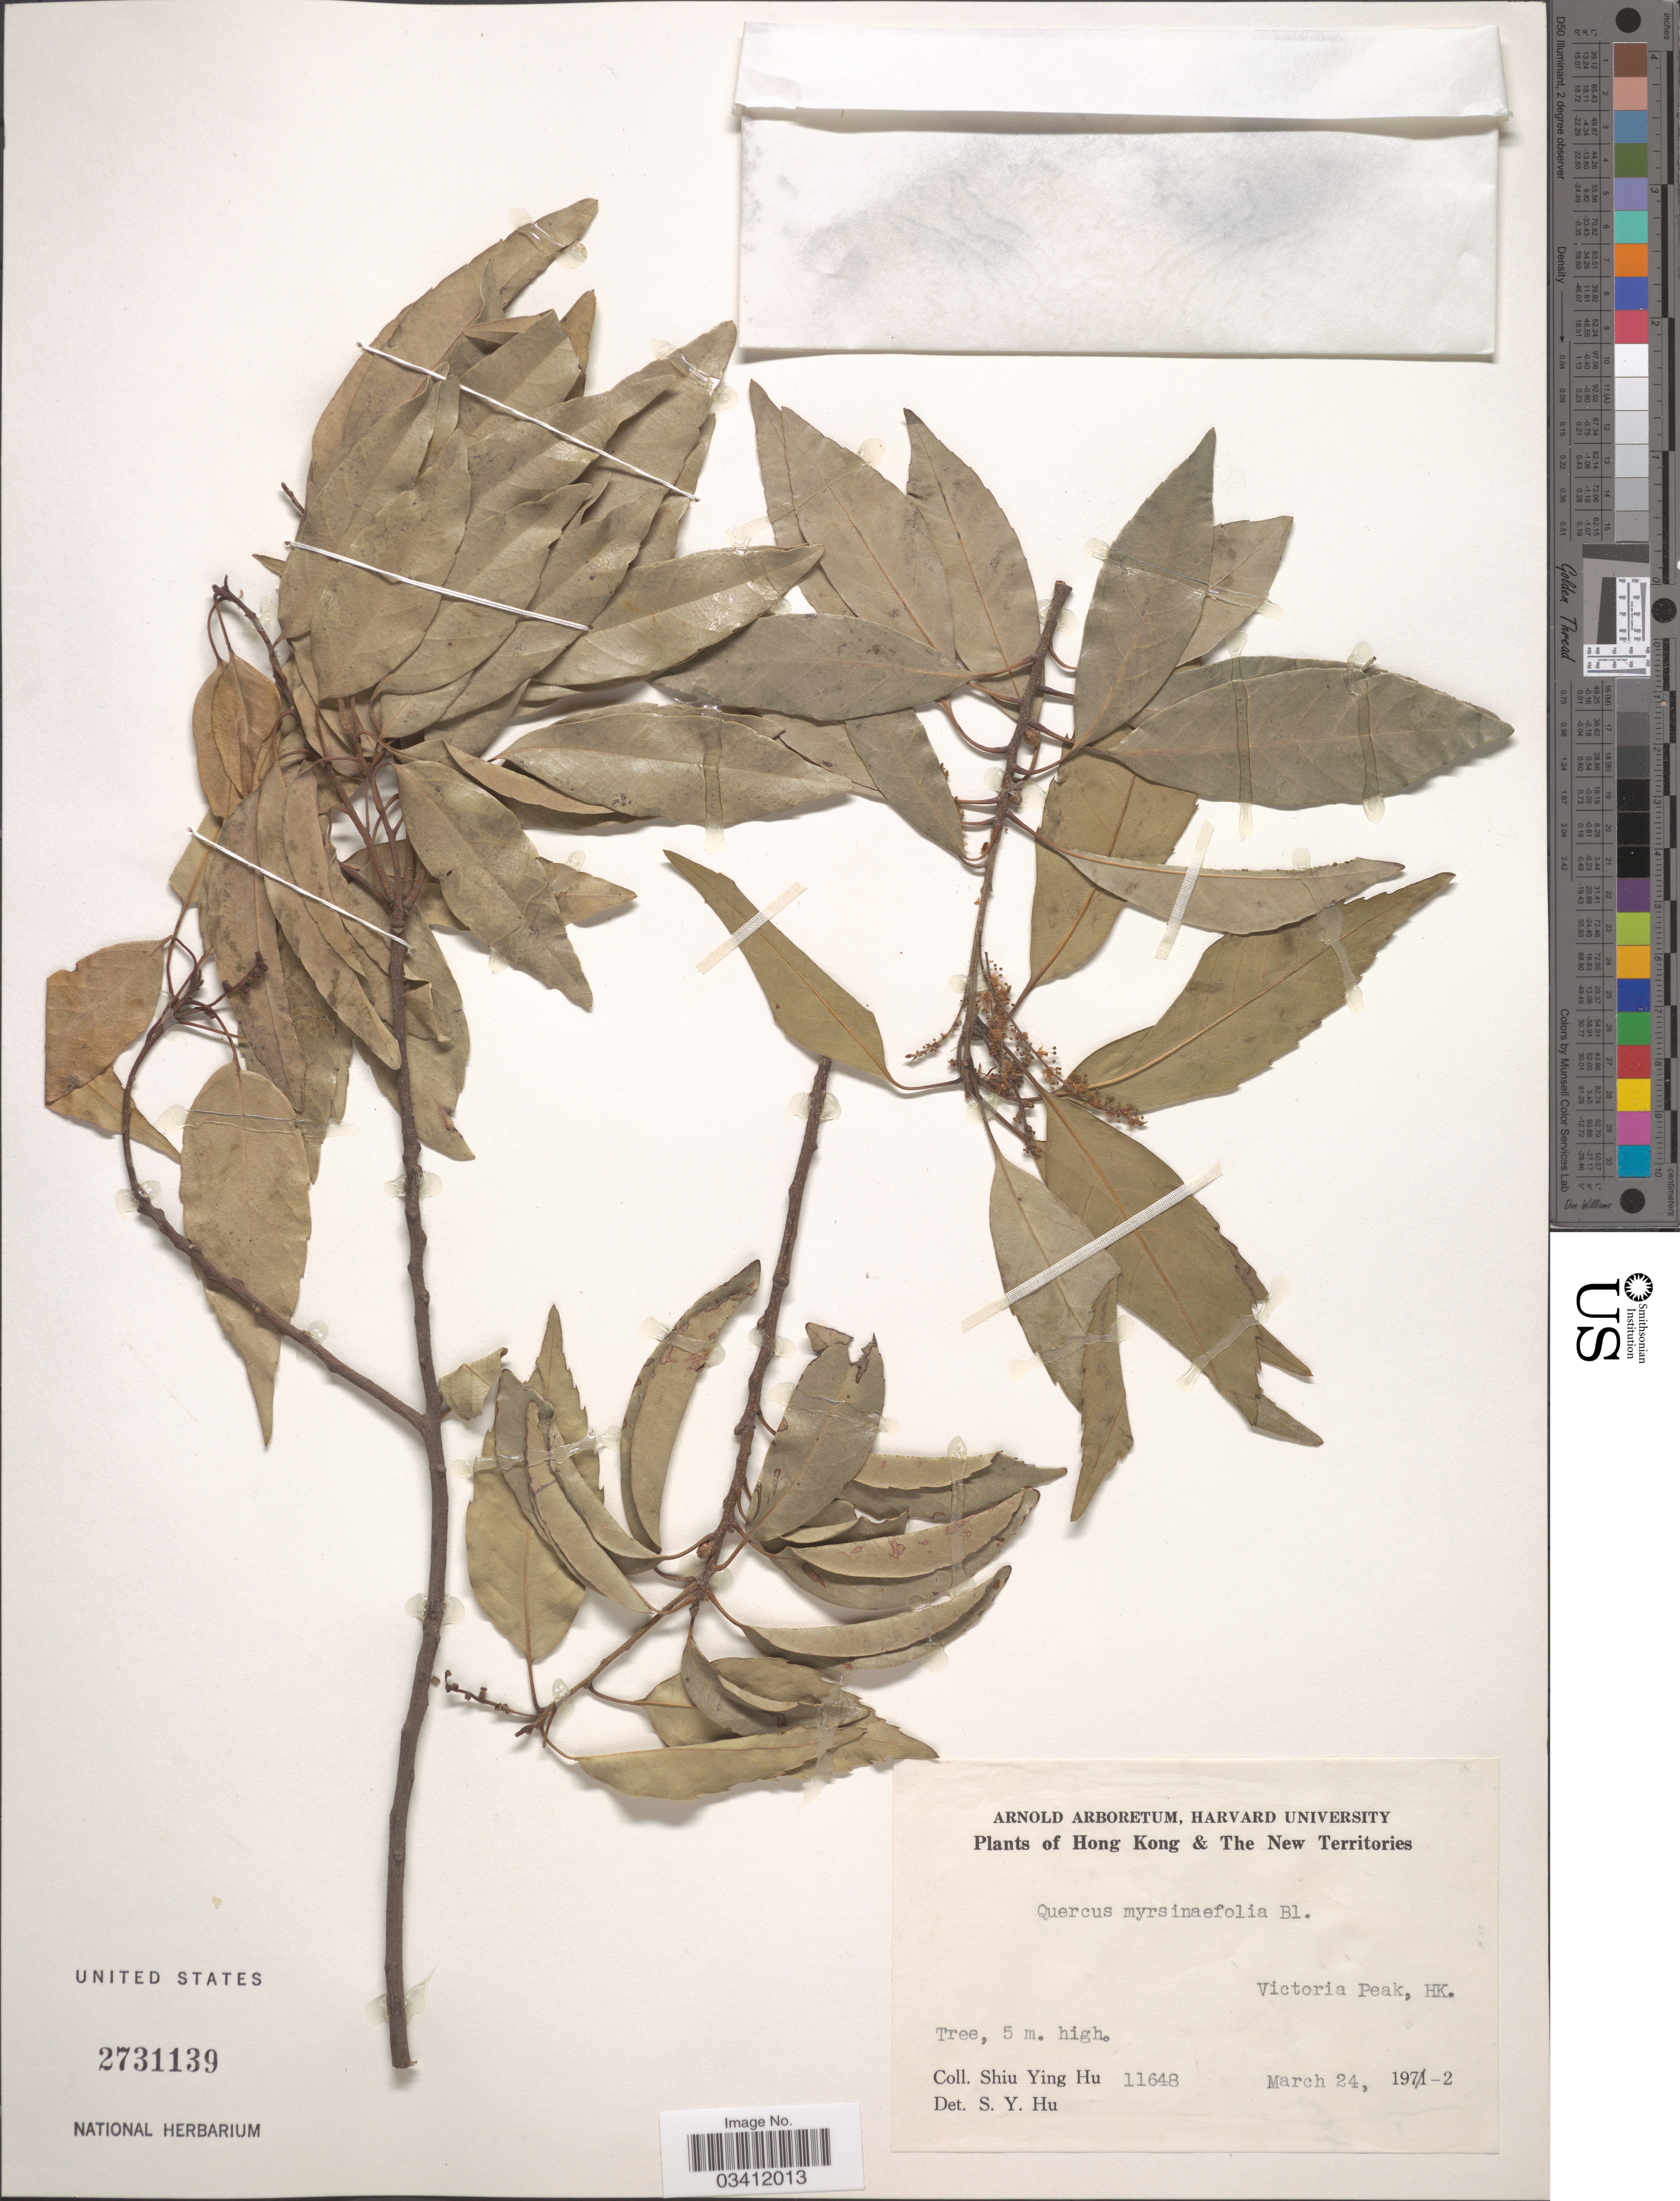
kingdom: Plantae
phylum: Tracheophyta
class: Magnoliopsida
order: Fagales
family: Fagaceae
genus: Quercus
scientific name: Quercus myrsinifolia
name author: Blume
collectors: S. Y. Hu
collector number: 11648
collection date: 1972-03-24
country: China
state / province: Hong Kong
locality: The New Territories. Victoria Peak, HK.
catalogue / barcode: US 2731139